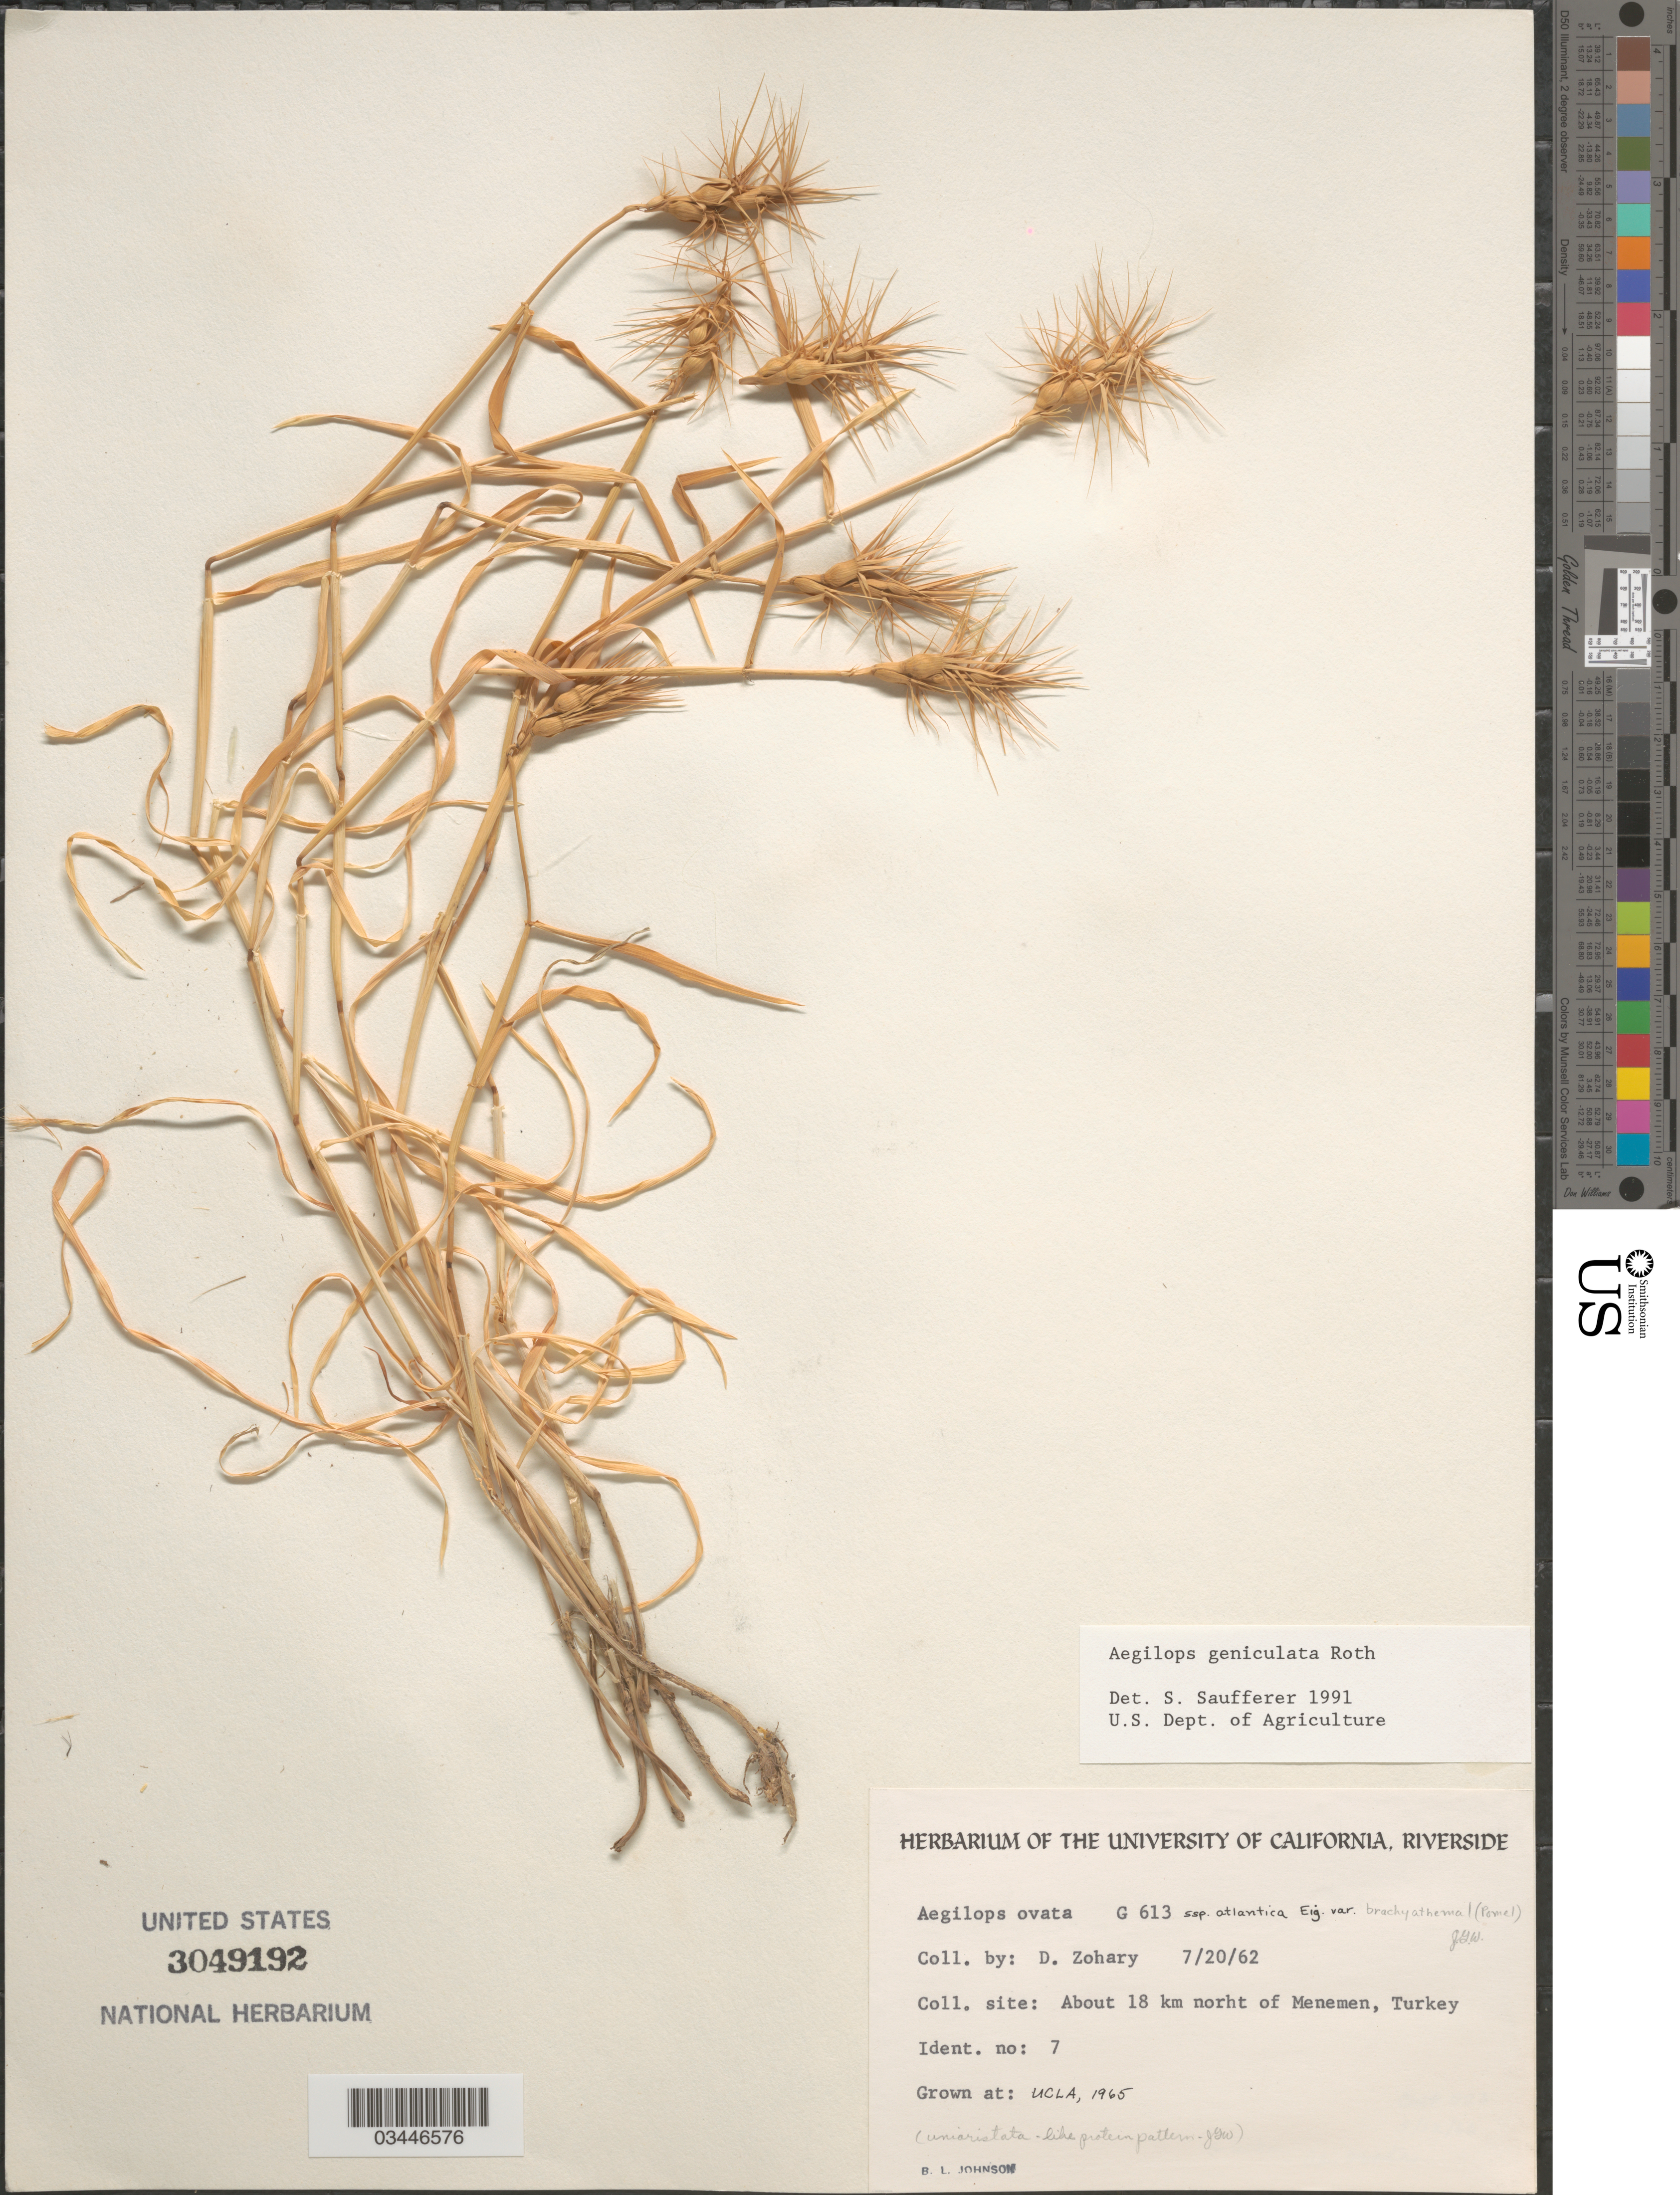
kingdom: Plantae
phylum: Tracheophyta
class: Liliopsida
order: Poales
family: Poaceae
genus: Aegilops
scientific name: Aegilops geniculata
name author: Roth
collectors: B. Johnson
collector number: G613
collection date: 1965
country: United States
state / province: California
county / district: Los Angeles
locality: UCLA.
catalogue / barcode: US 3049192